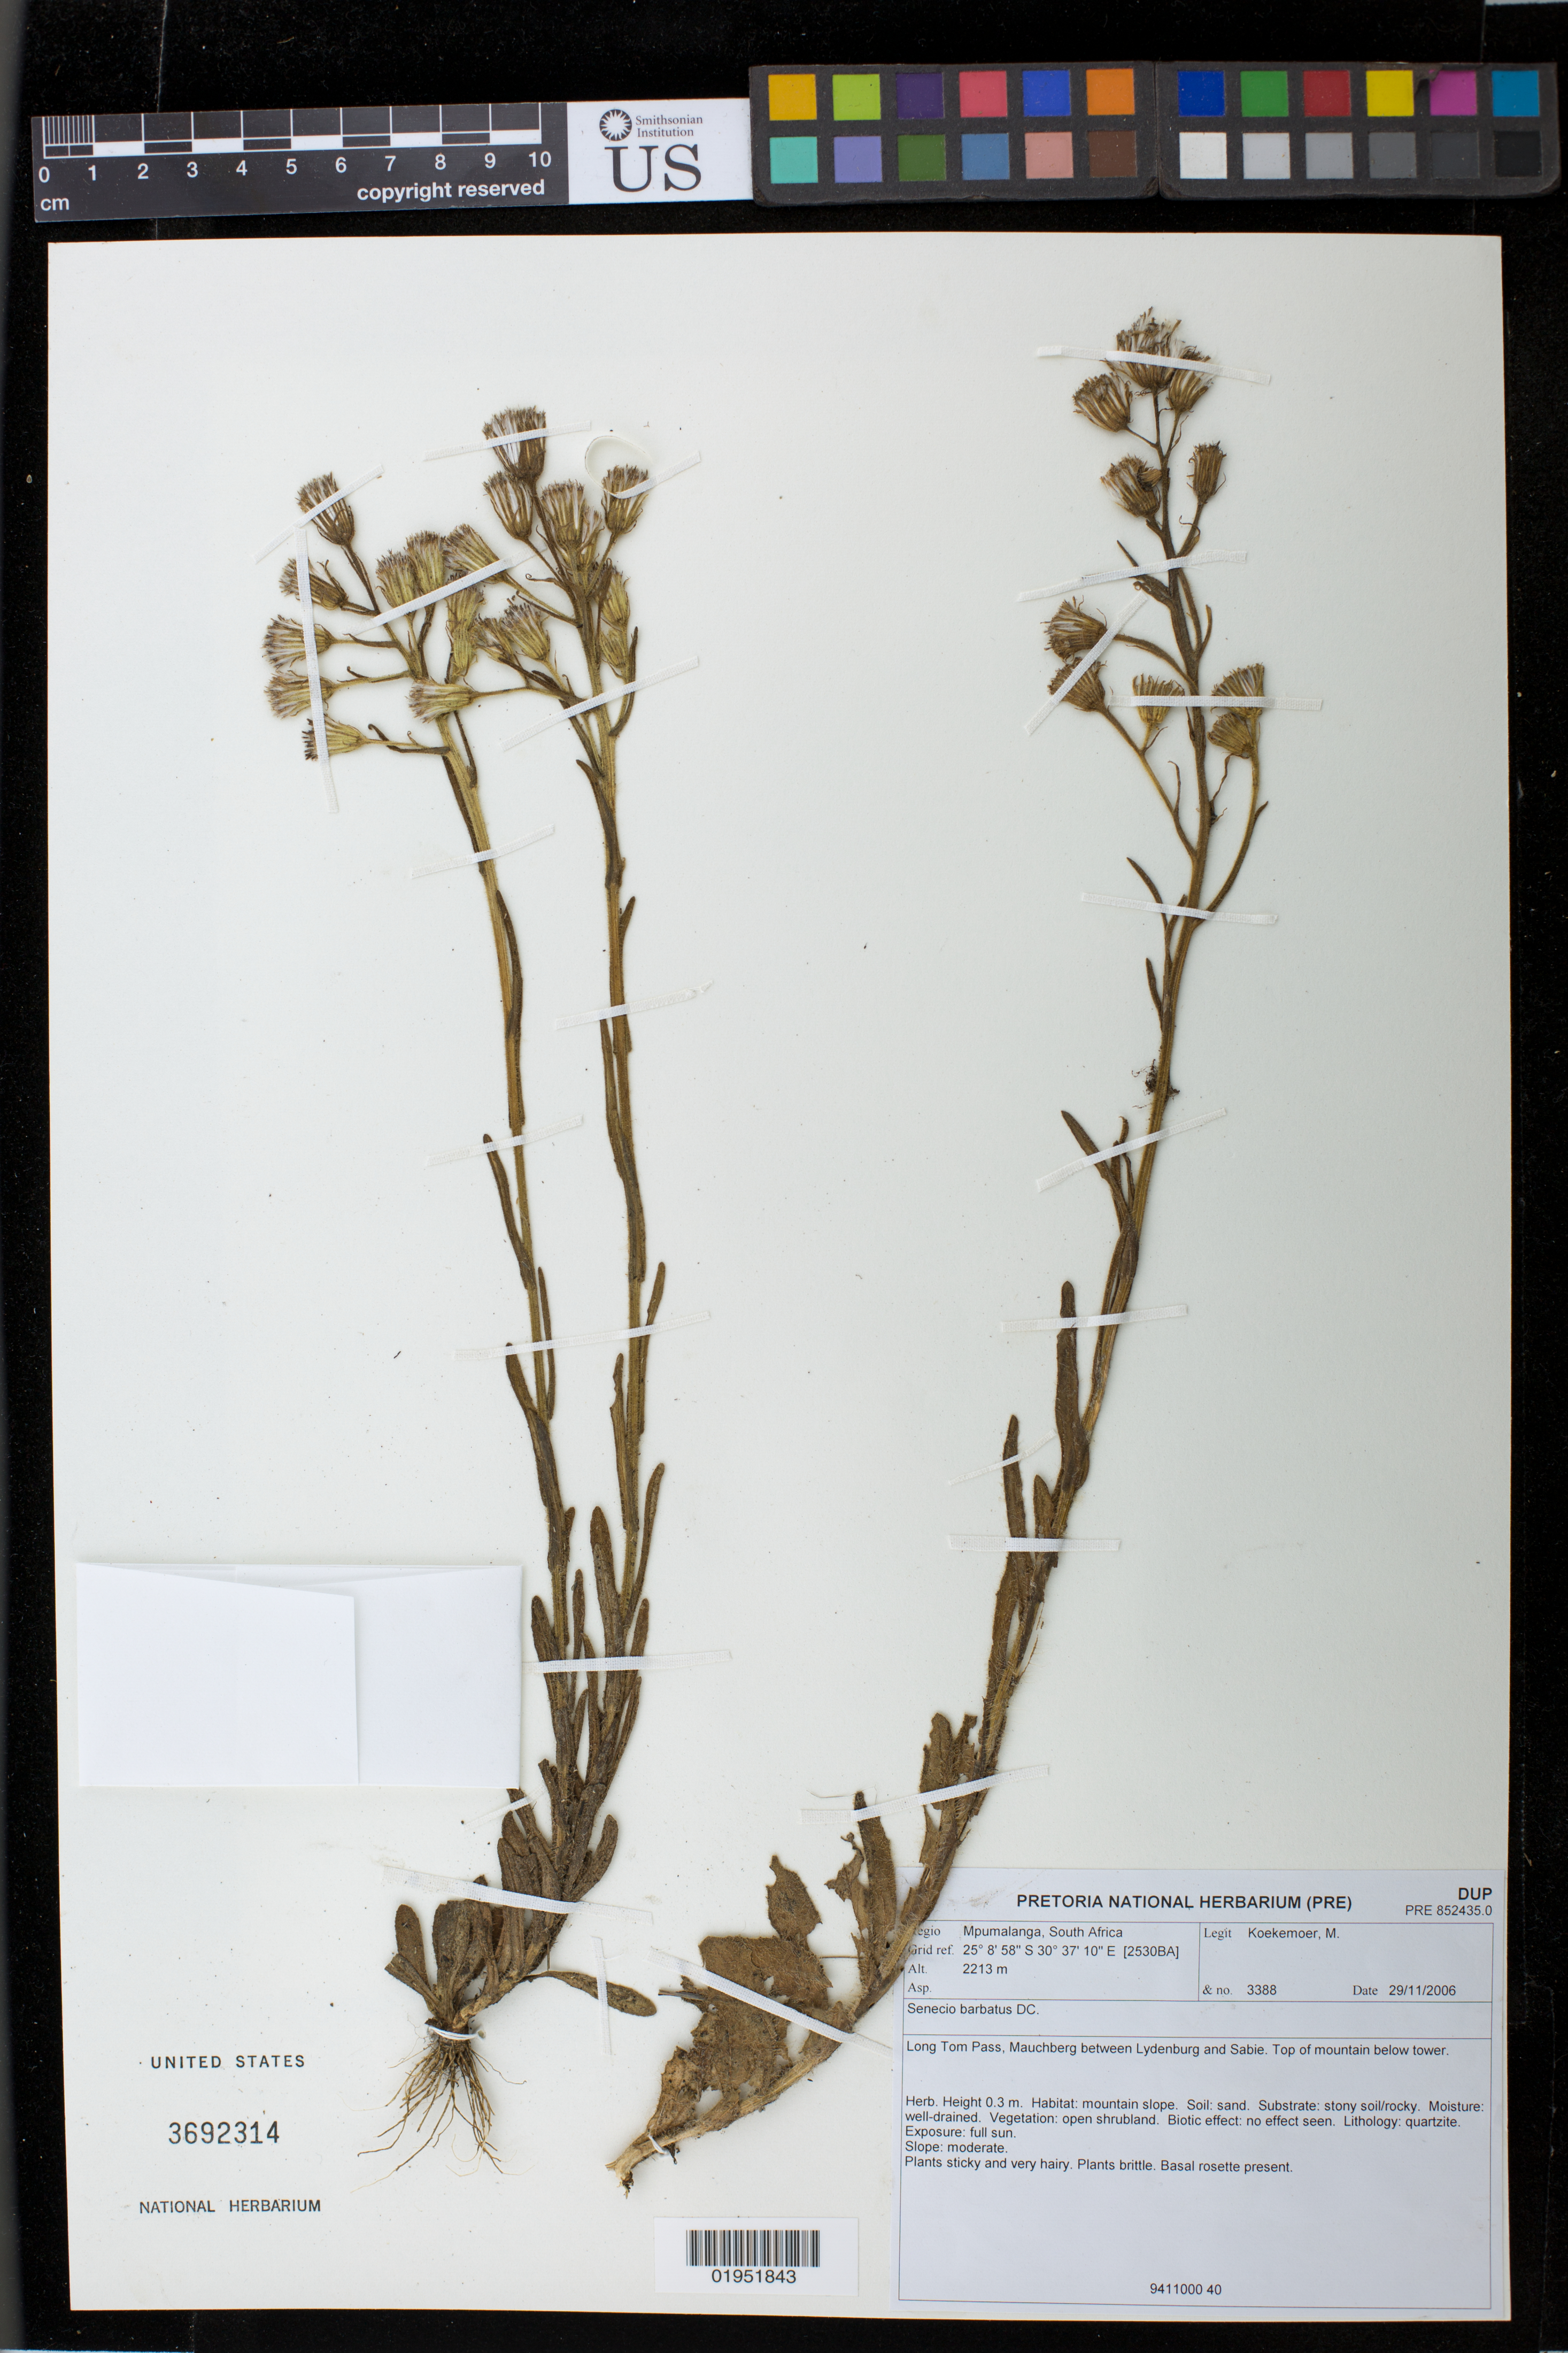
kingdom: Plantae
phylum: Tracheophyta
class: Magnoliopsida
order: Asterales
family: Asteraceae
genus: Senecio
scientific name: Senecio barbatus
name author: DC.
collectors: M. Koekemoer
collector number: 3388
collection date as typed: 29 Nov 2006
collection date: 2006-11-29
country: South Africa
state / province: Mpumalanga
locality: Long Tam Pass, Mauchberg between Lydenburg and Sabie. Top of mountain below tower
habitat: Stony soil/rocky. Sand. Full sun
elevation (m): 2213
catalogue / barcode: US 3692314